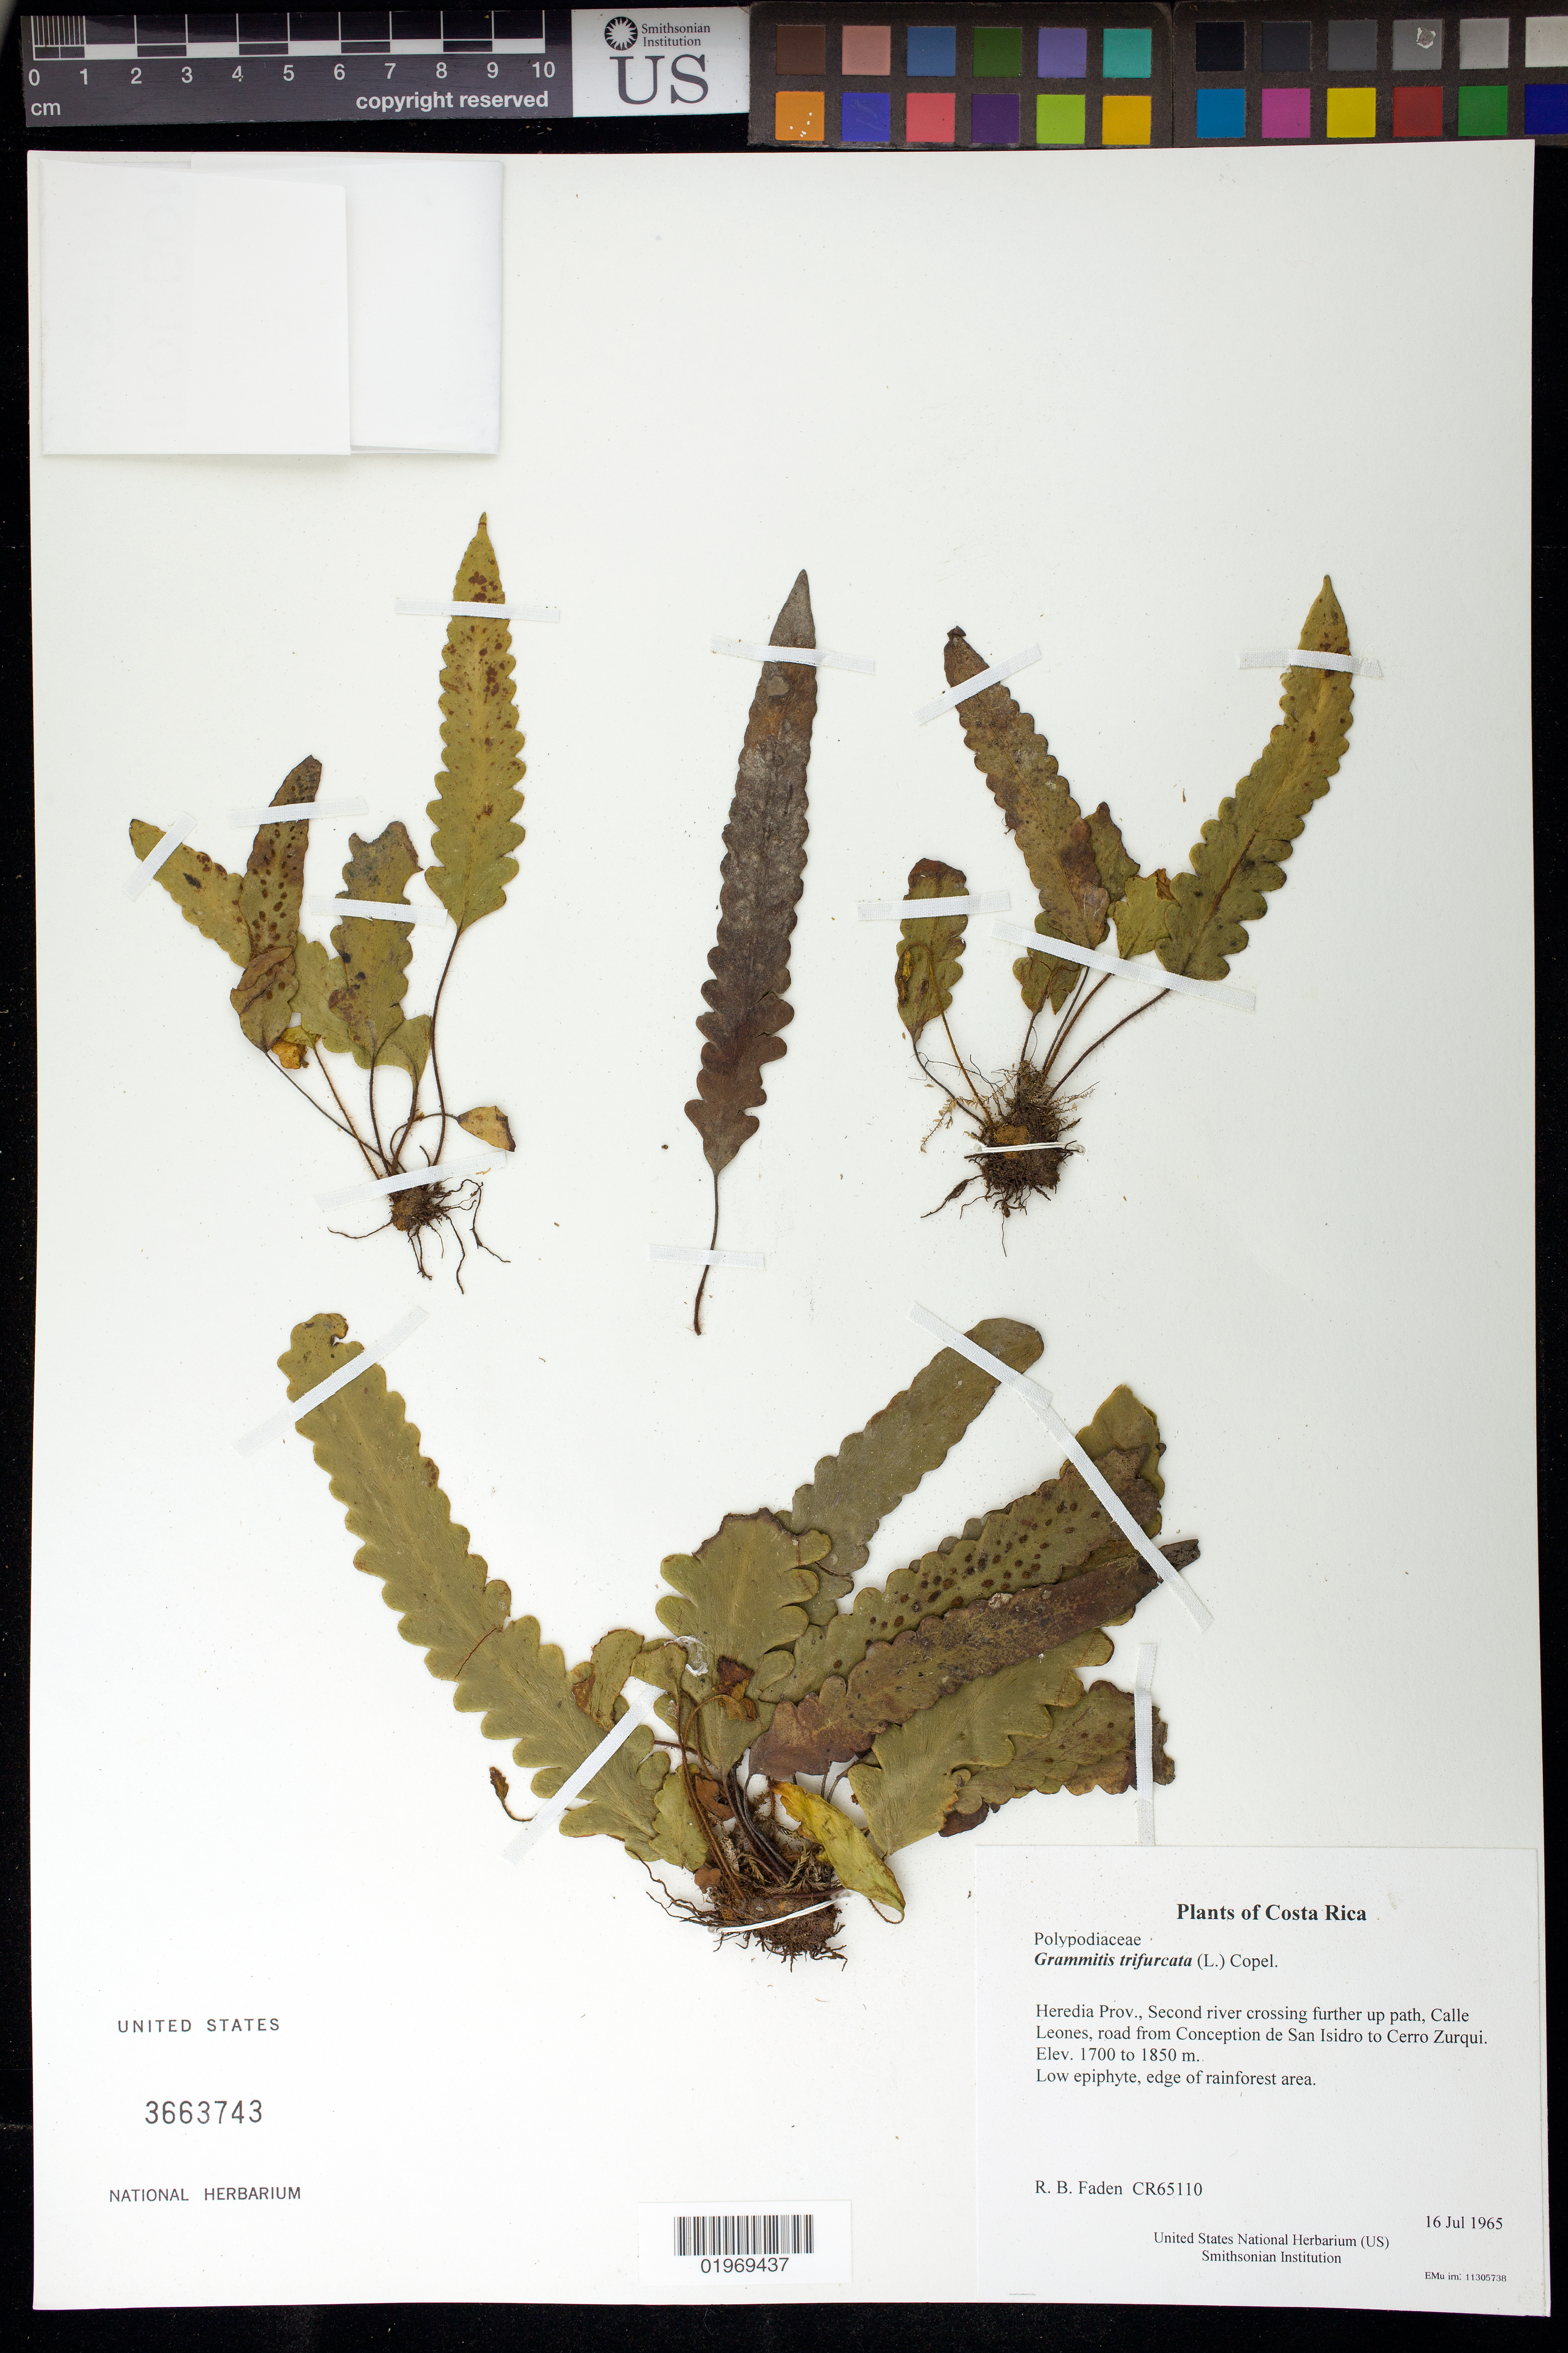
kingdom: Plantae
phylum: Tracheophyta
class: Polypodiopsida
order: Polypodiales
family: Polypodiaceae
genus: Grammitis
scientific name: Grammitis trifurcata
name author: (L.) Copel.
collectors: R. B. Faden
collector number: CR65110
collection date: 1965-07-16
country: Costa Rica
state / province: Heredia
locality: Second river crossing further up path, Calle Leones, road from Conception de San Isidro to Cerro Zurqui.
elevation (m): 1700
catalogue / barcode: US 3663743